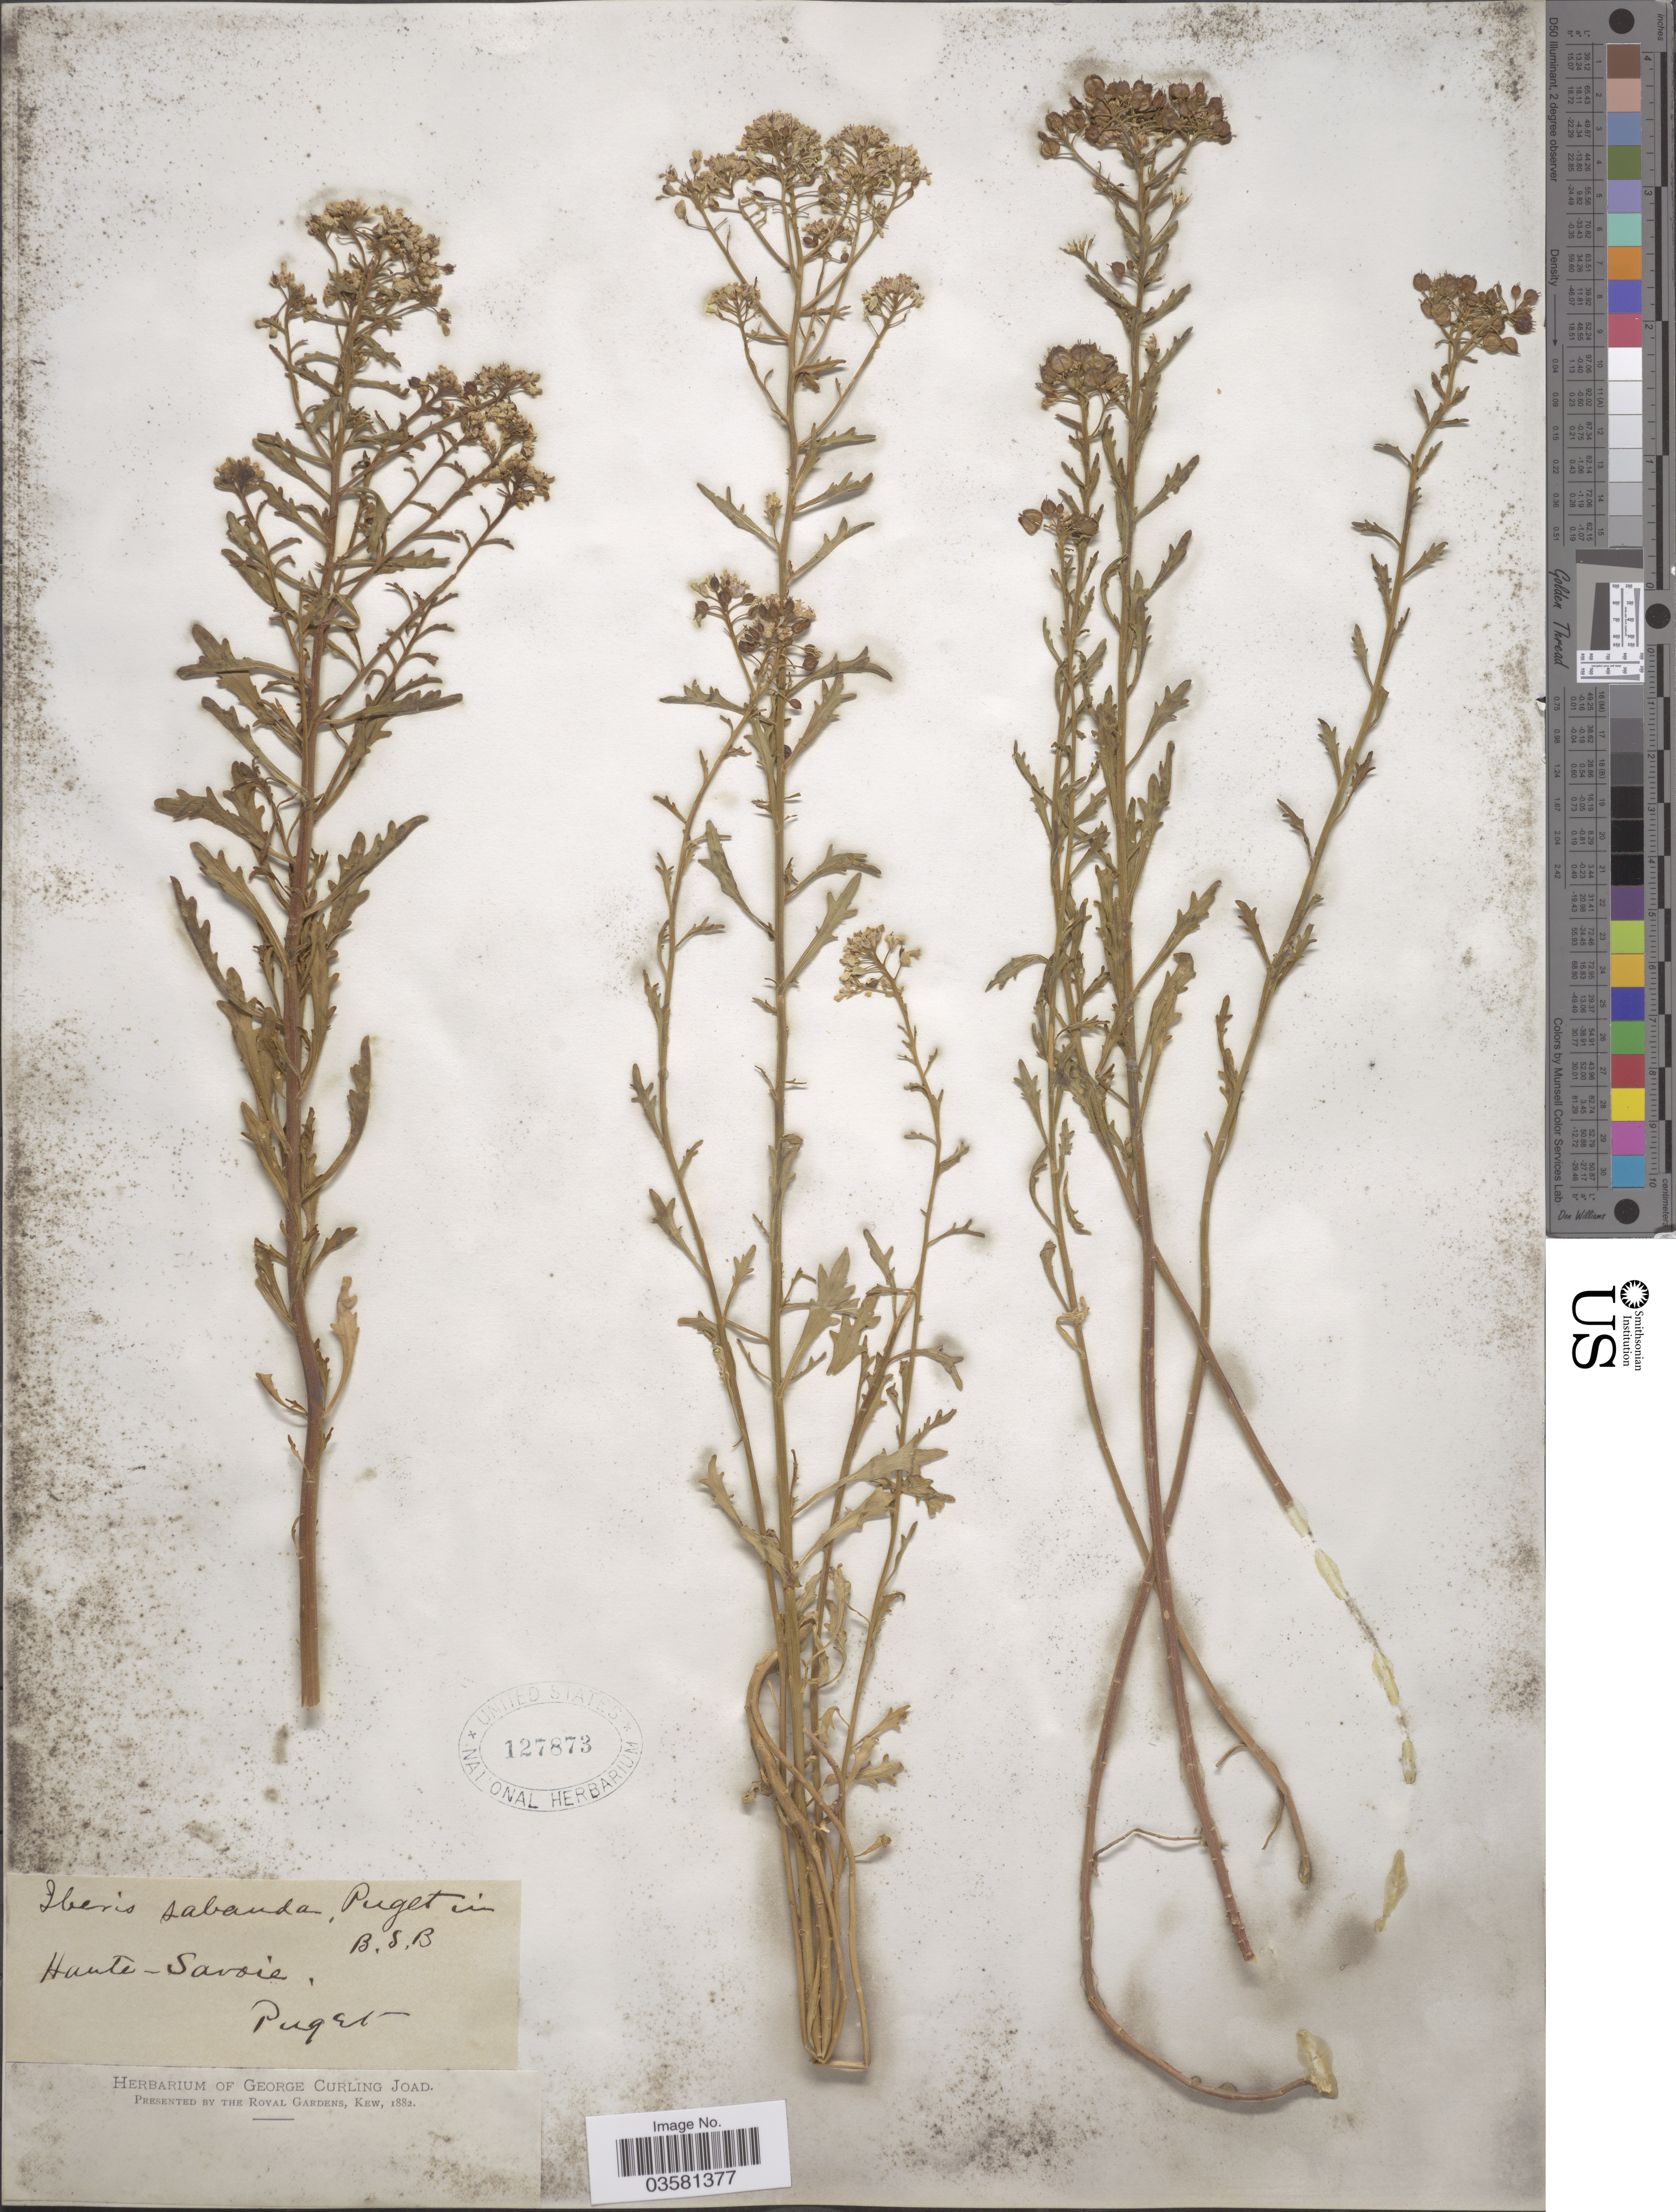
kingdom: Plantae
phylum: Tracheophyta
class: Magnoliopsida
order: Brassicales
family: Brassicaceae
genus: Iberis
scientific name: Iberis sabauda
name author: A.F. Puget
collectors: -. Puget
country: France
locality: Haute-Savoie.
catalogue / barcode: US 127873